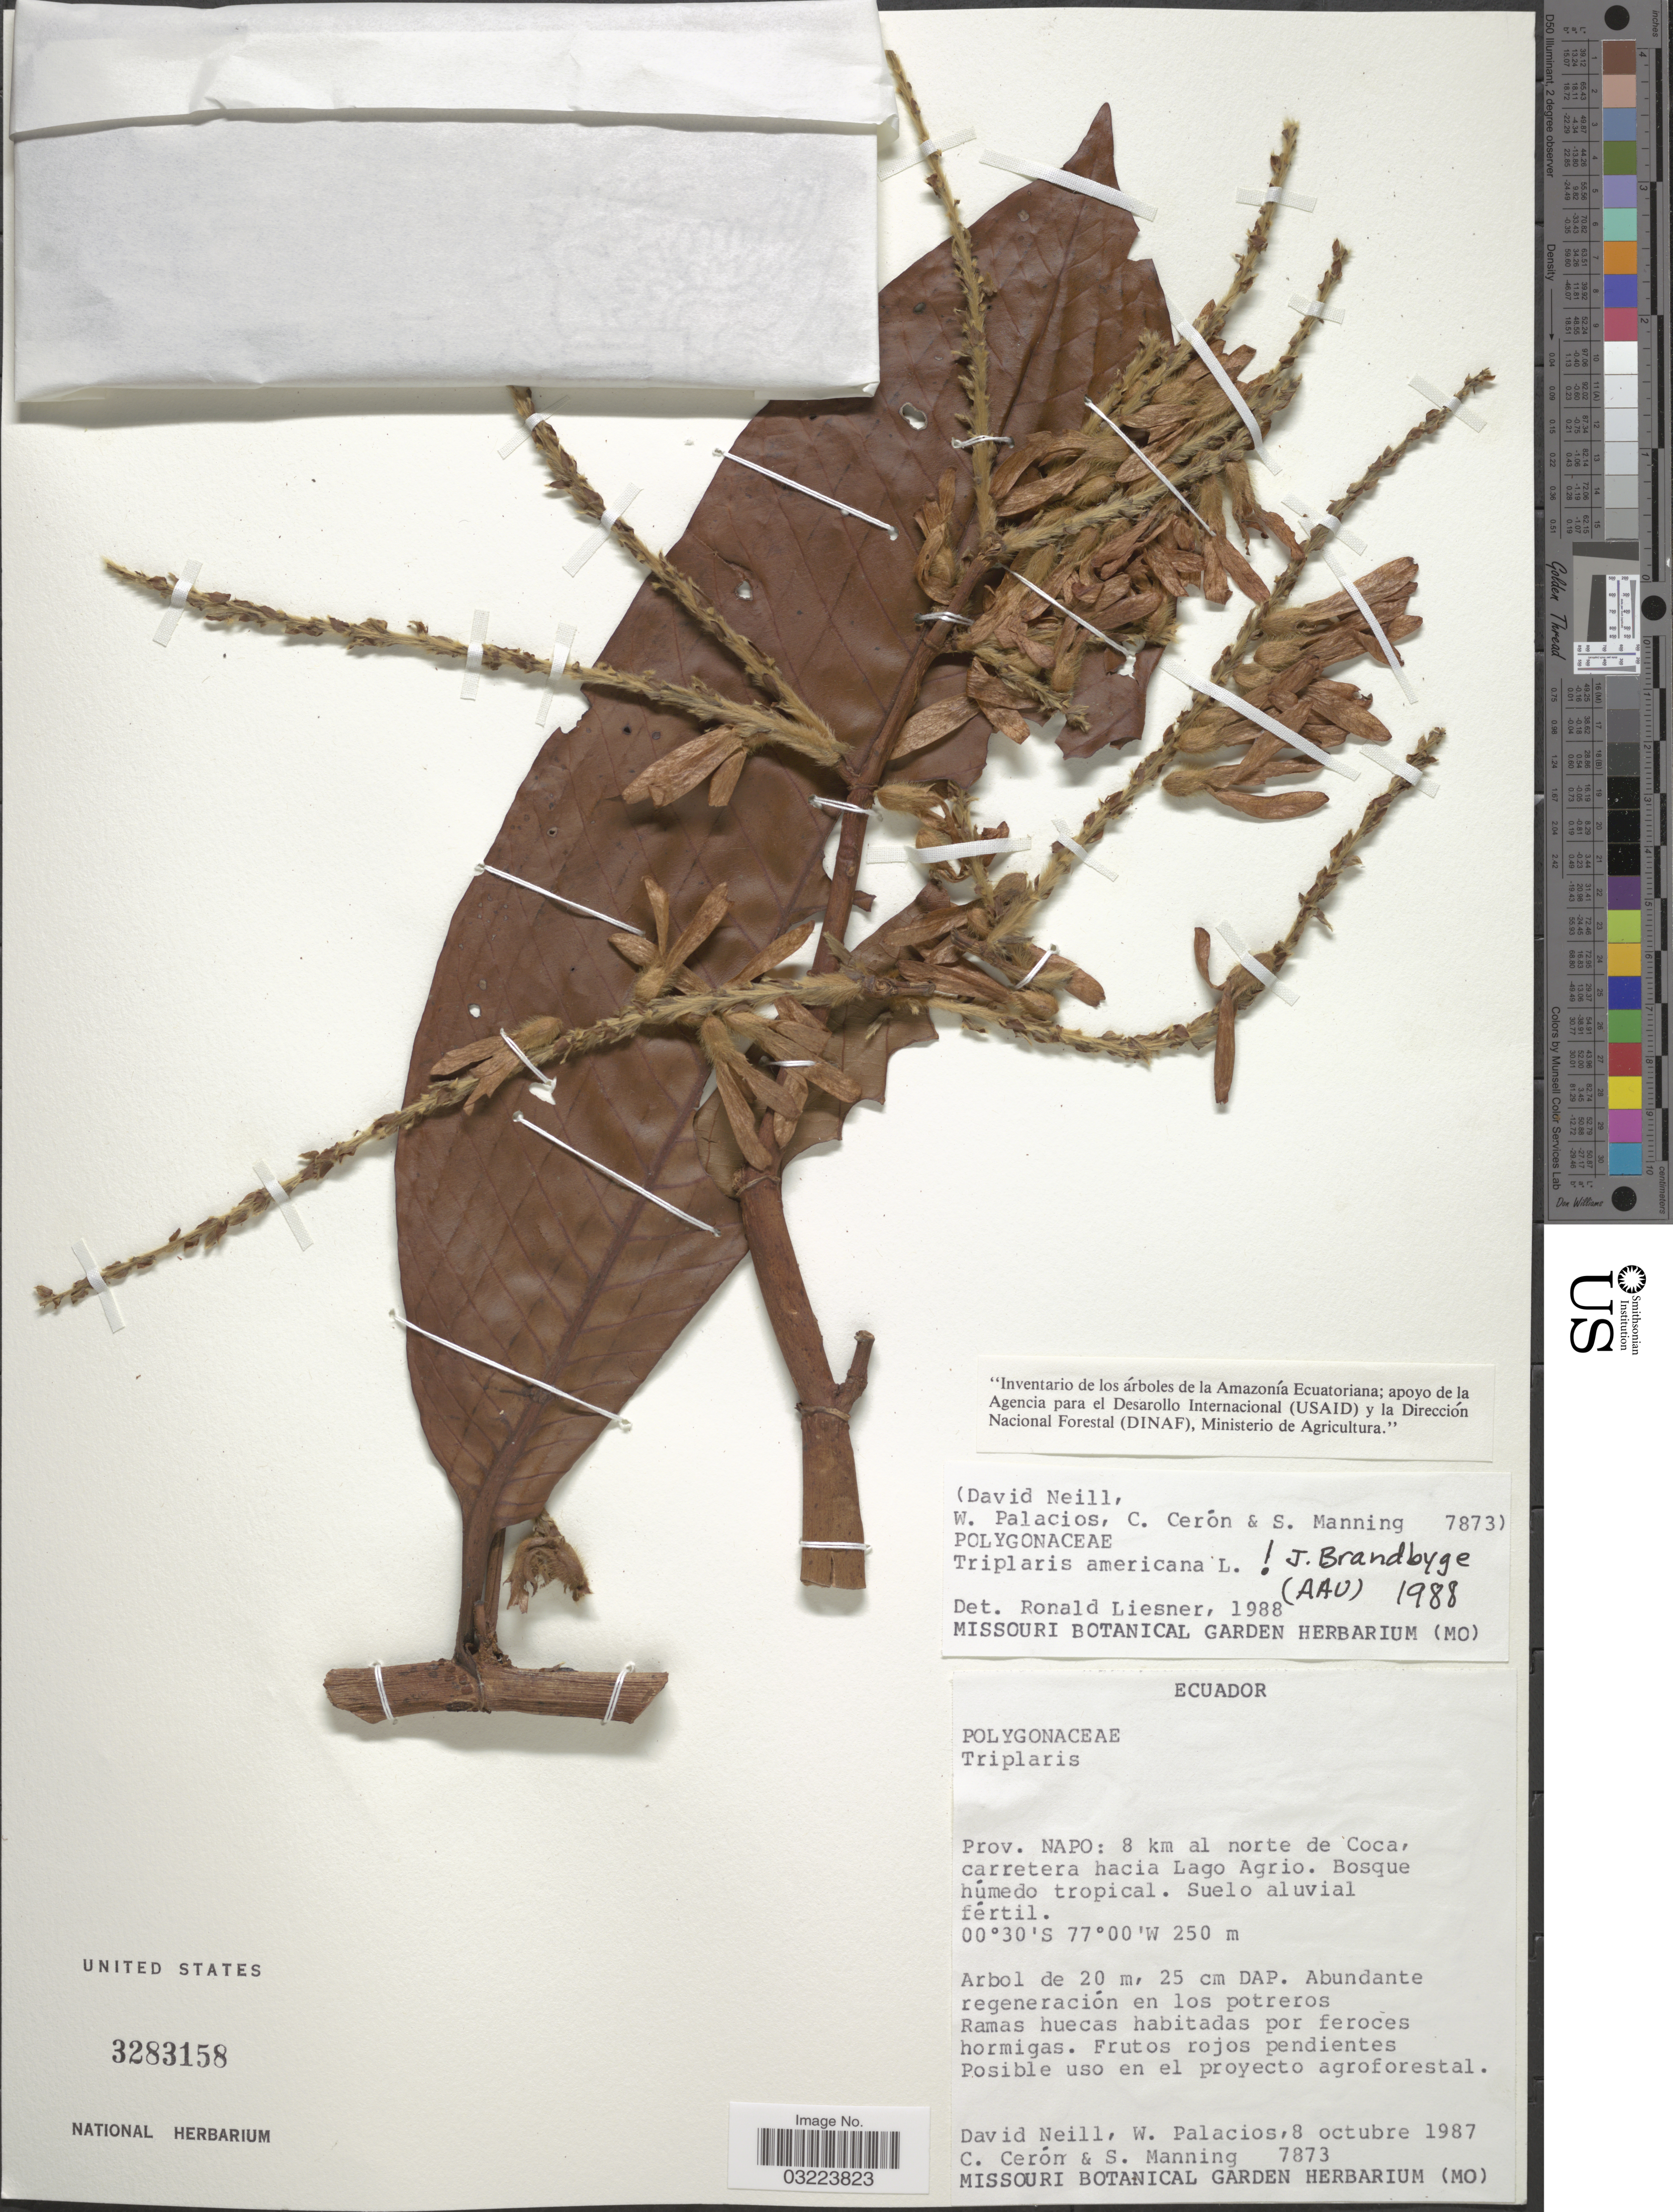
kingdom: Plantae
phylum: Tracheophyta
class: Magnoliopsida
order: Caryophyllales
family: Polygonaceae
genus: Triplaris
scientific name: Triplaris americana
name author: L.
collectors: D. A. Neill, W. Palacios, C. E. Cerón M. & S. Manning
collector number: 7873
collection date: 1987-10-08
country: Ecuador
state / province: Napo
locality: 8 km al norte de Coca, carretera hacia Lago Agrio.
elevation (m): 250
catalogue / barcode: US 3283158